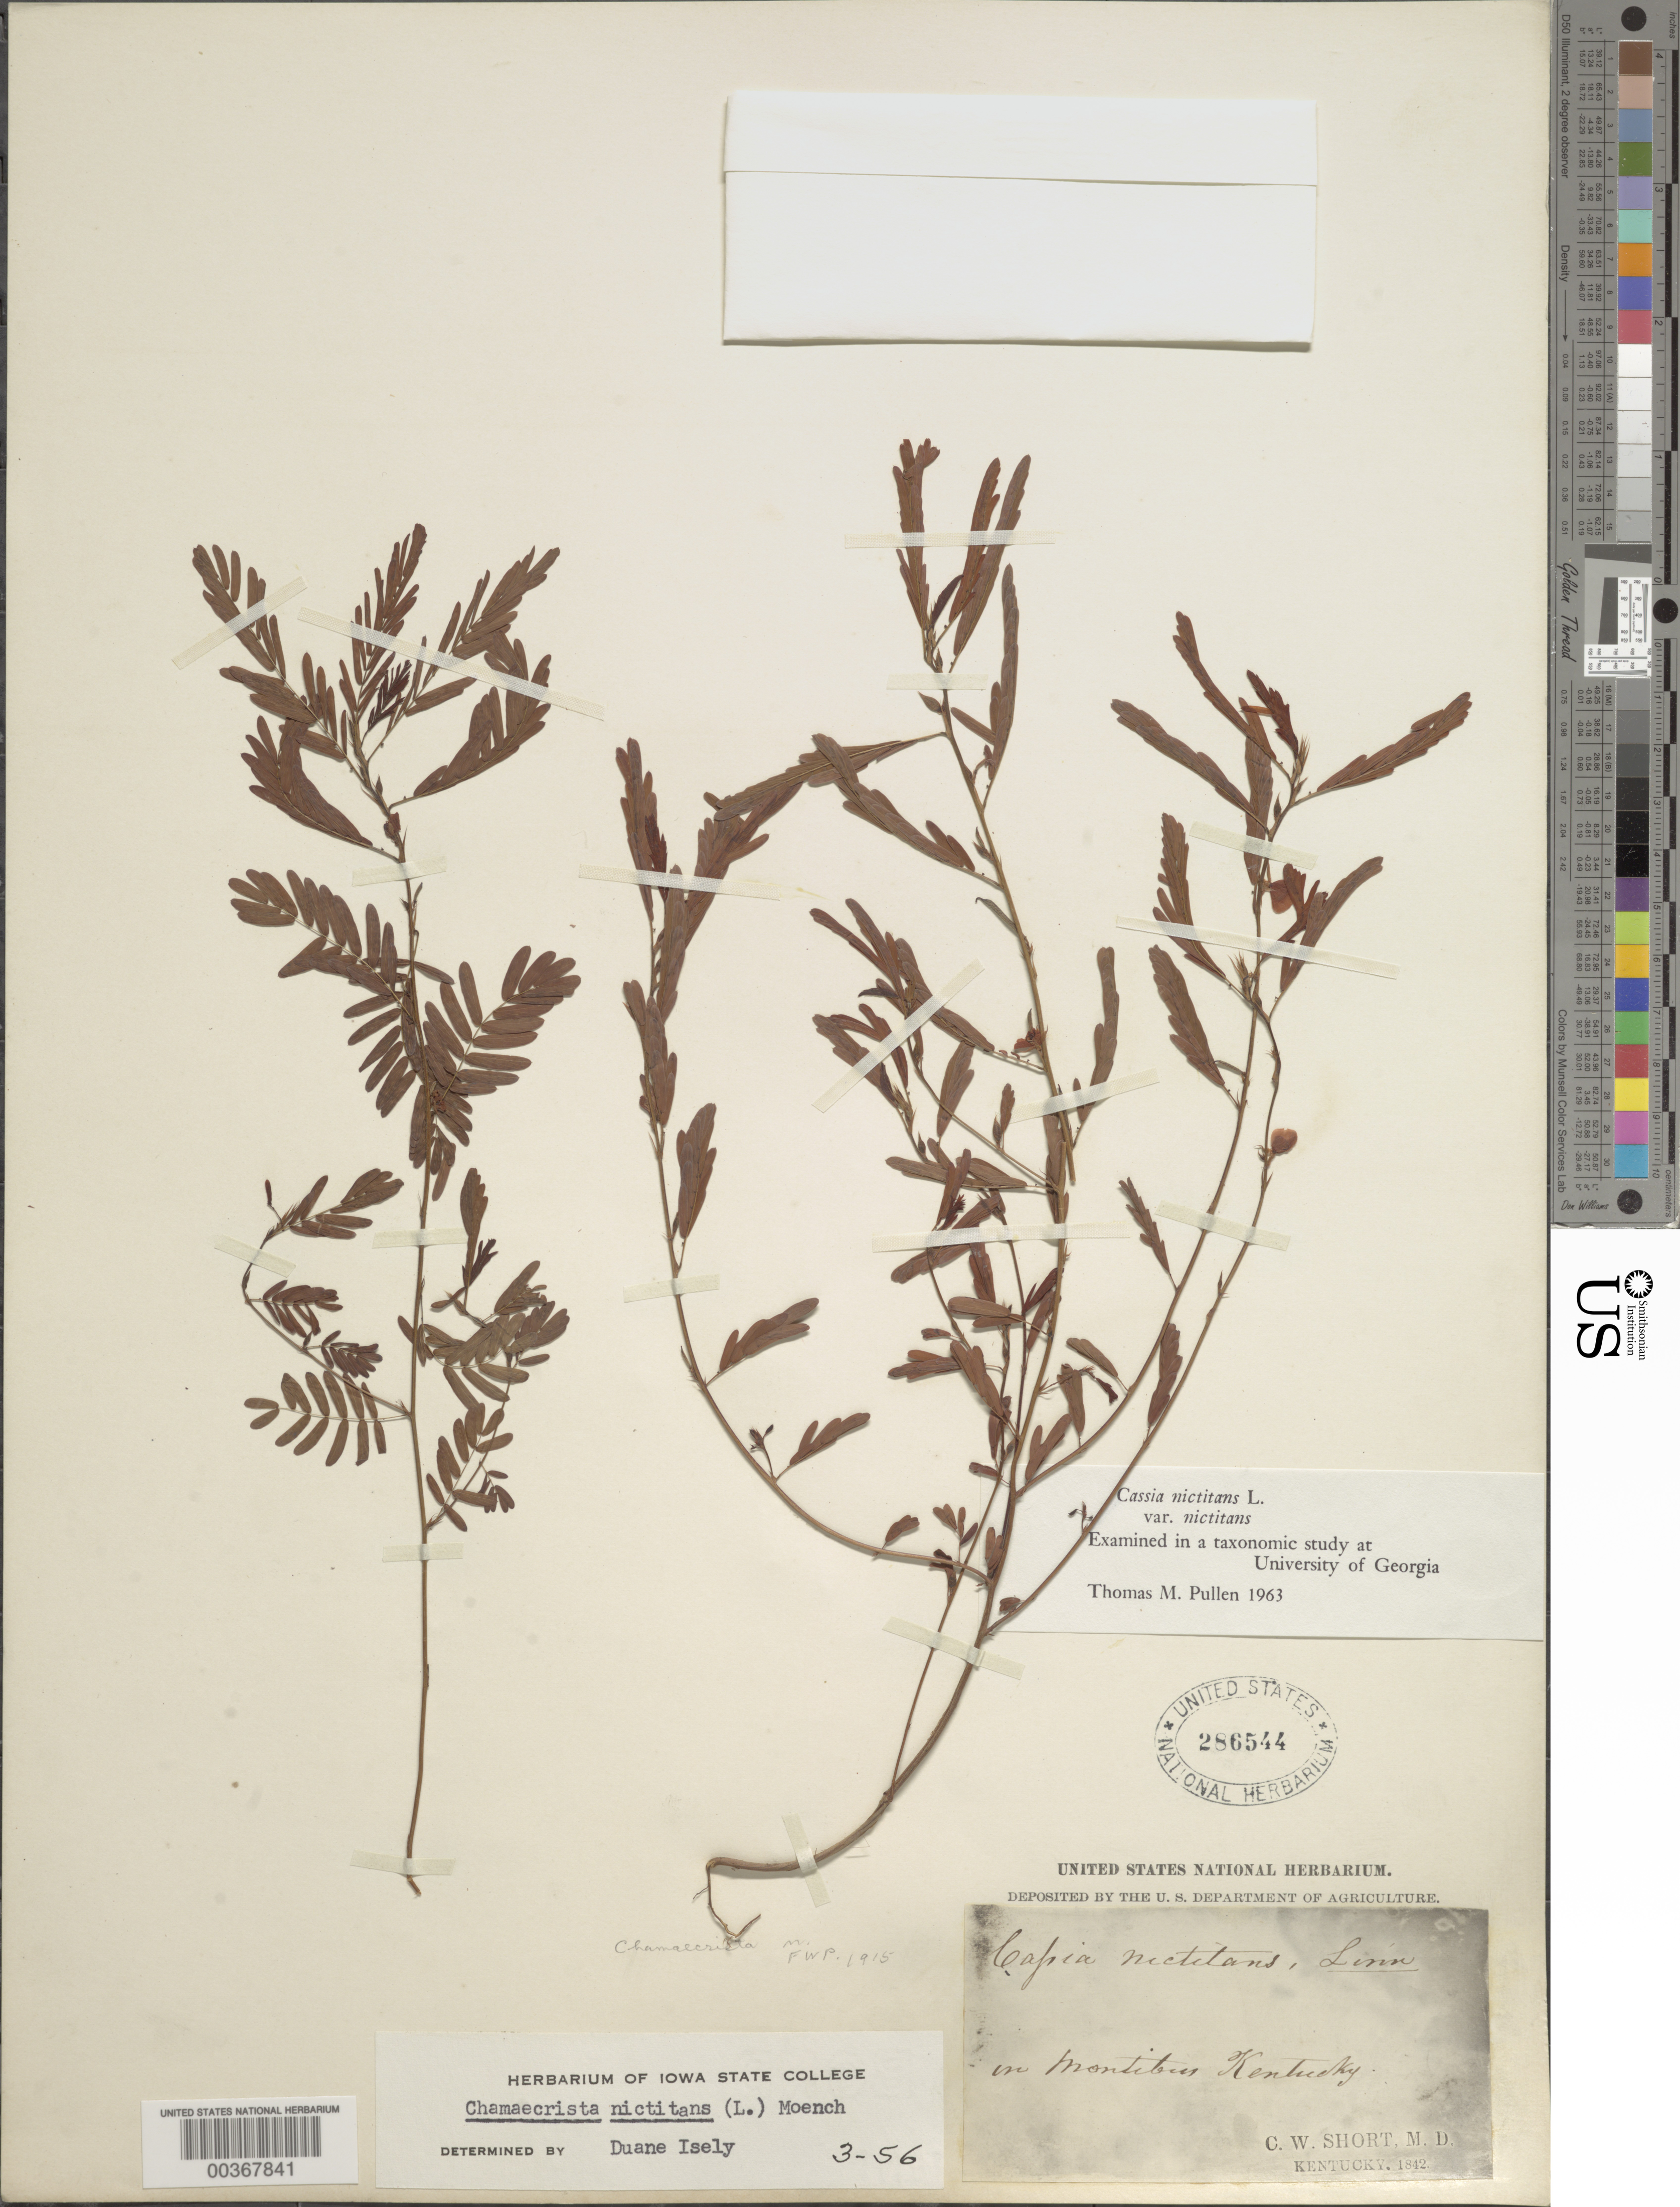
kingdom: Plantae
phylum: Tracheophyta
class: Magnoliopsida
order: Fabales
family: Fabaceae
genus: Chamaecrista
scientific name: Chamaecrista nictitans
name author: (L.) Moench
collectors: C. W. Short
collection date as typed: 1842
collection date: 1842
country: United States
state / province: Kentucky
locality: In montibus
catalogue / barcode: US 286544